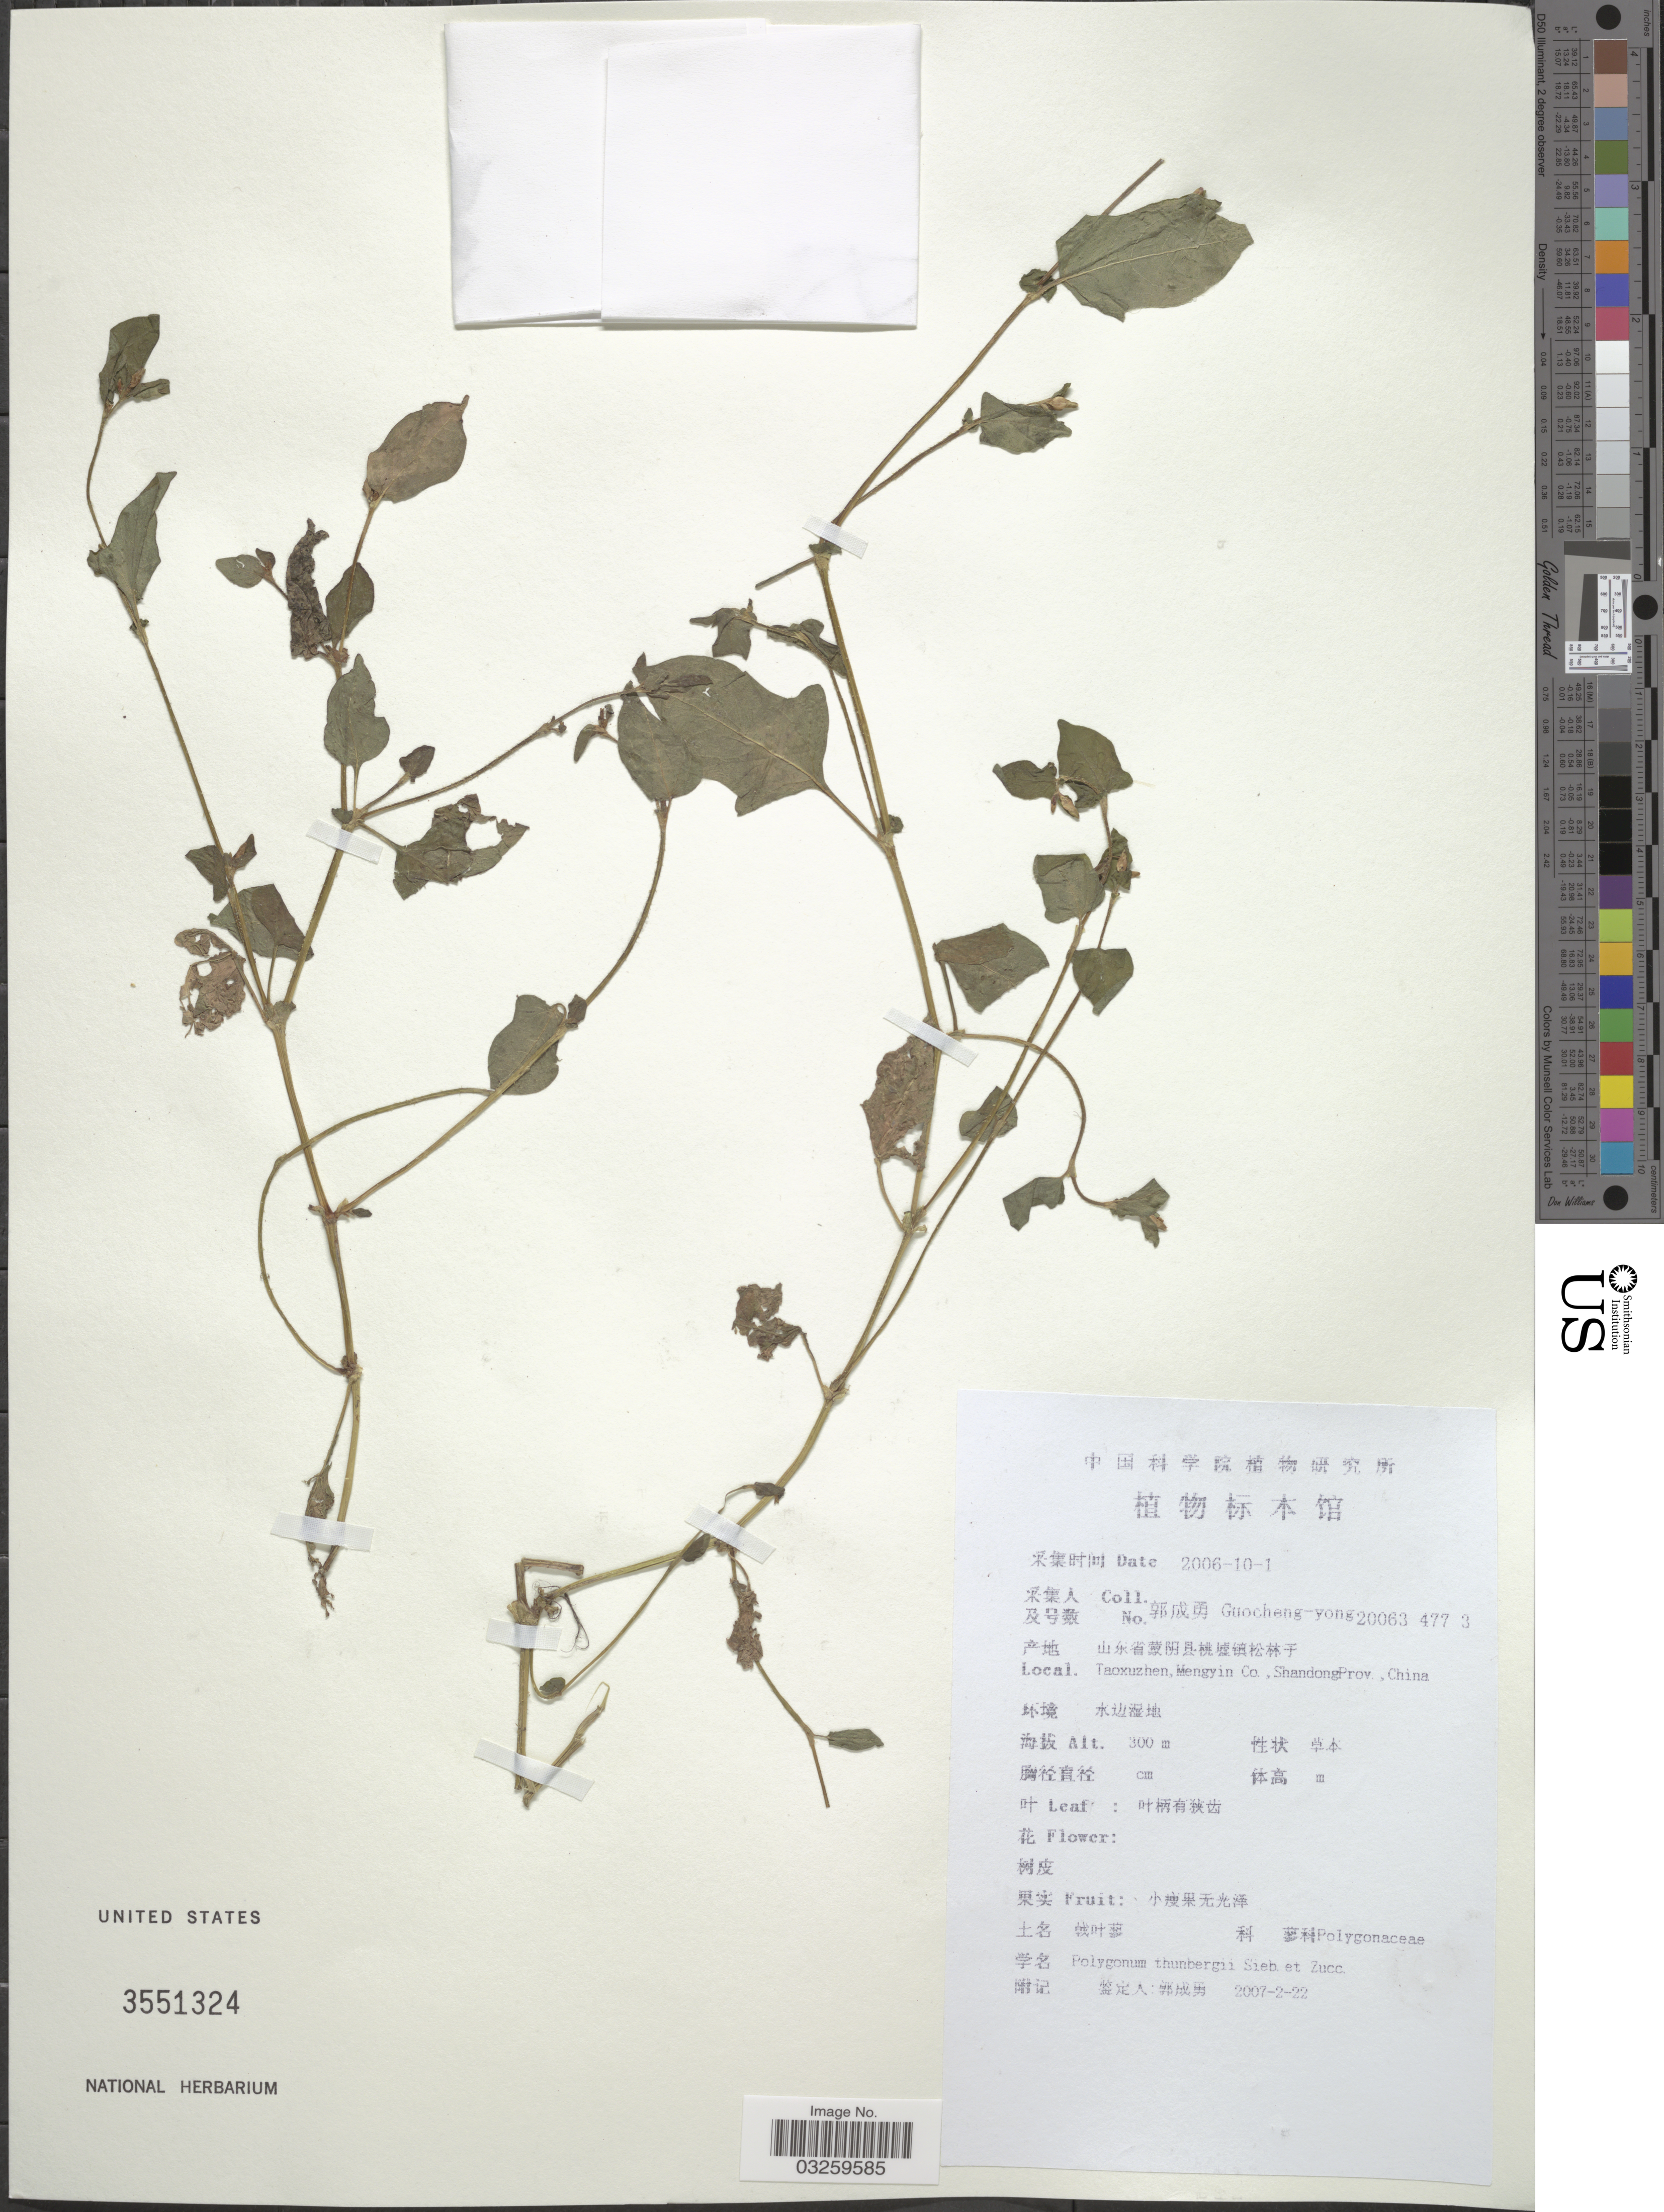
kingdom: Plantae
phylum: Tracheophyta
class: Magnoliopsida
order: Caryophyllales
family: Polygonaceae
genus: Polygonum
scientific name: Polygonum thunbergii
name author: Siebold & Zucc.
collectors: Guo cheng-yong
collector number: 200634773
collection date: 2006-10-01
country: China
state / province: Shandong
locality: Taoxuzhen, Mengyin Co.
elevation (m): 300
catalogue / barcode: US 3551324